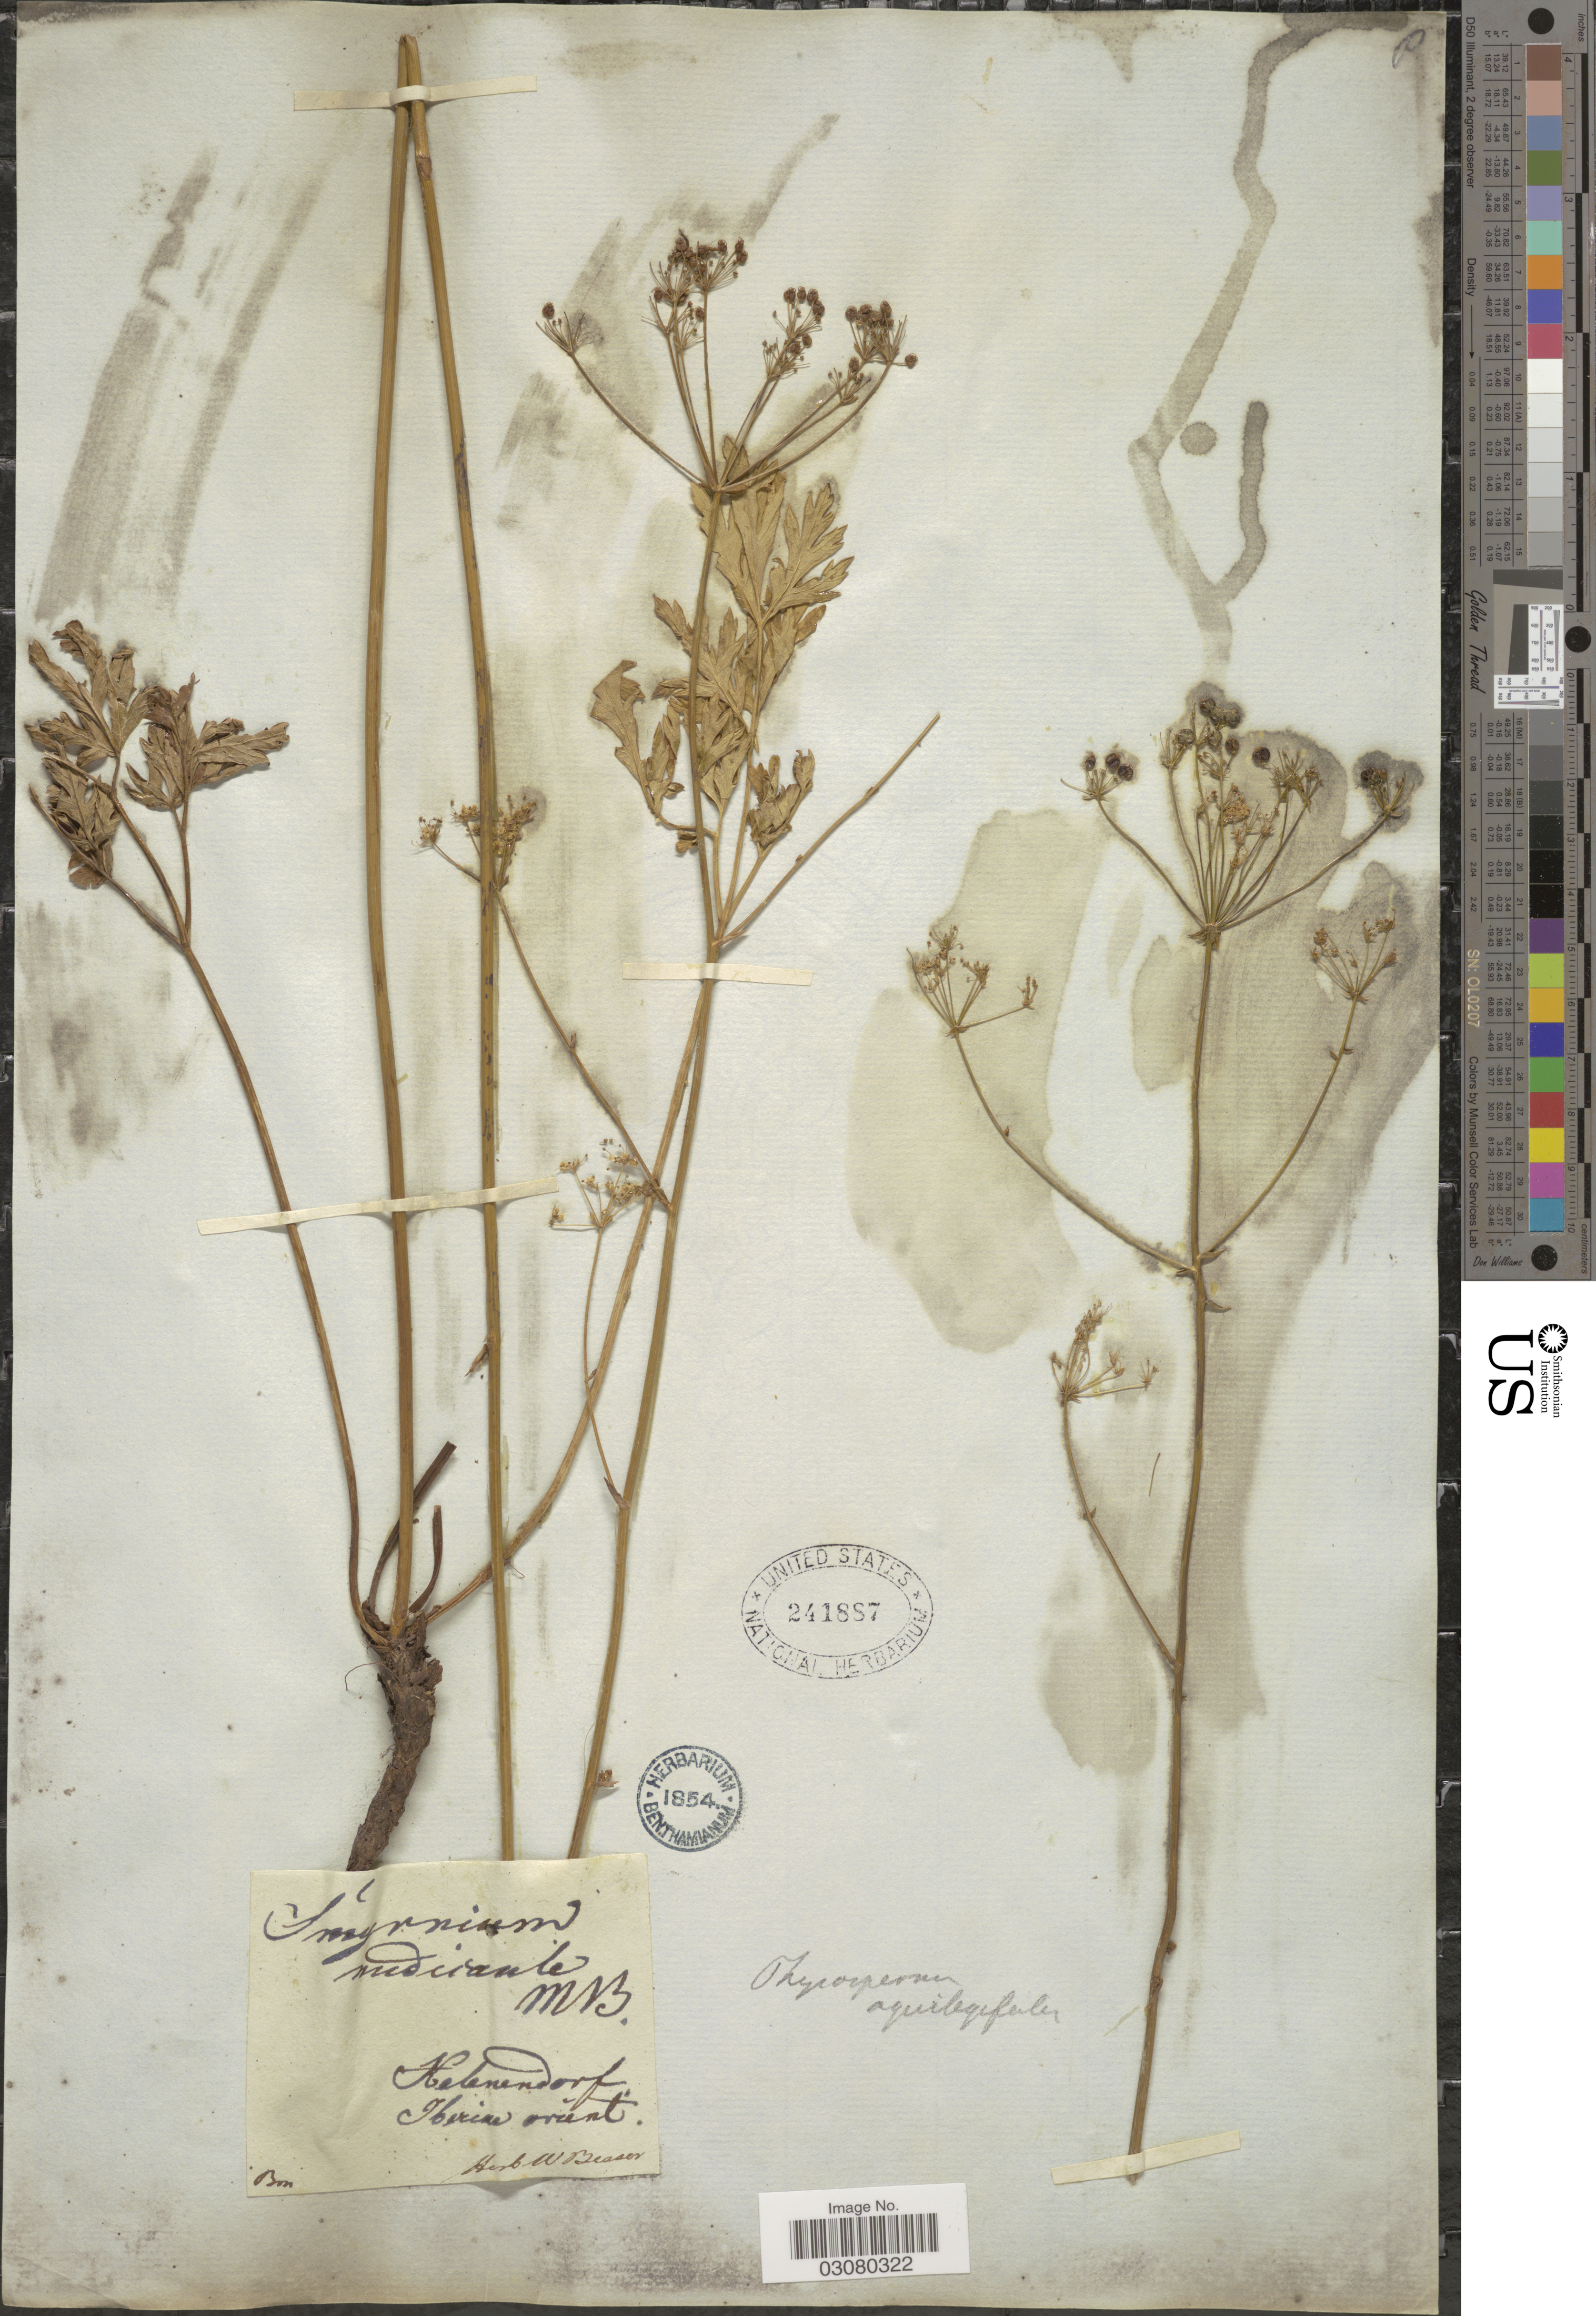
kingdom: Plantae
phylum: Tracheophyta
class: Magnoliopsida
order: Apiales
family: Apiaceae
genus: Physospermum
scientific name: Physospermum aquilegifolium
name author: (All.) W.D.J. Koch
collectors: ex Herb. W. Besser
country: Azerbaijan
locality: Helenendorf, Iberiae [interpreted] orient.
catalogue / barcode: US 241887